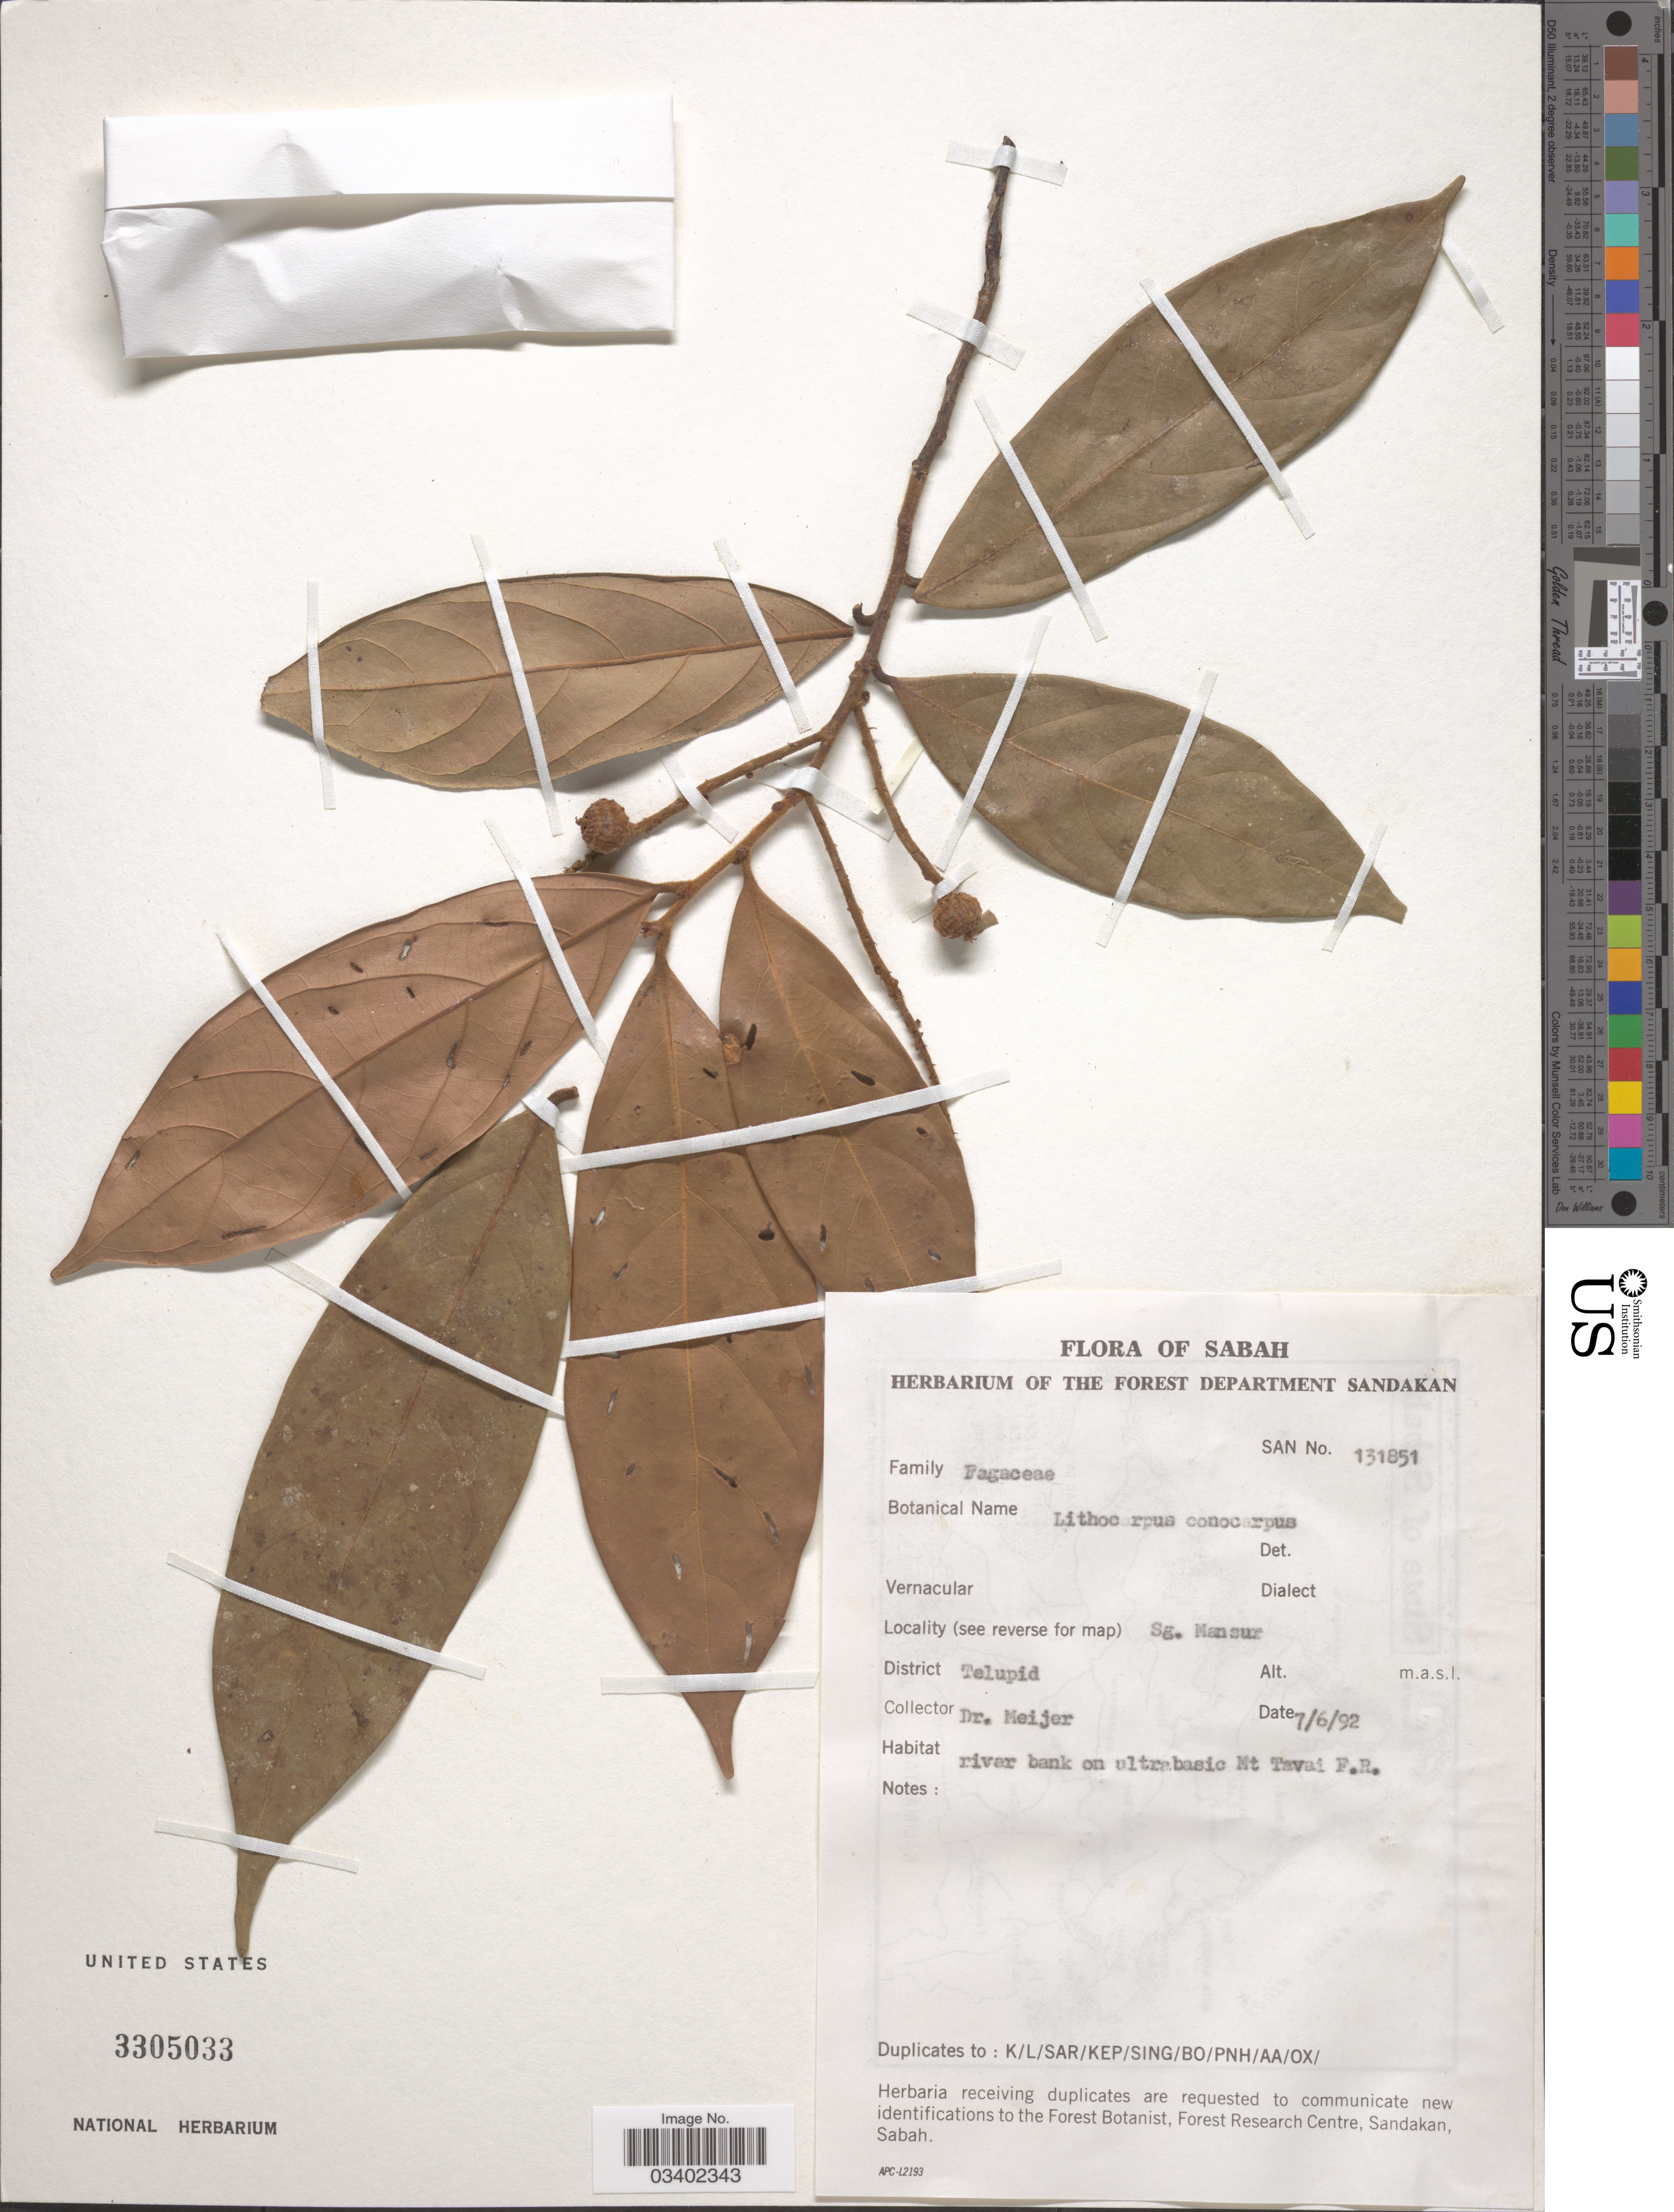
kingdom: Plantae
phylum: Tracheophyta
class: Magnoliopsida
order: Fagales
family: Fagaceae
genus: Lithocarpus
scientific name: Lithocarpus conocarpus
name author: (Oudem.) Rehder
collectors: -- Meijer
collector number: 131851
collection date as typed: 7/6/92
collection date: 1992-06-07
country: Malaysia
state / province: Sabah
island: Borneo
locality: Sg. Mansur. District Telupid. river bank on ultra basic Mt Tavai F.R.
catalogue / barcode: US 3305033